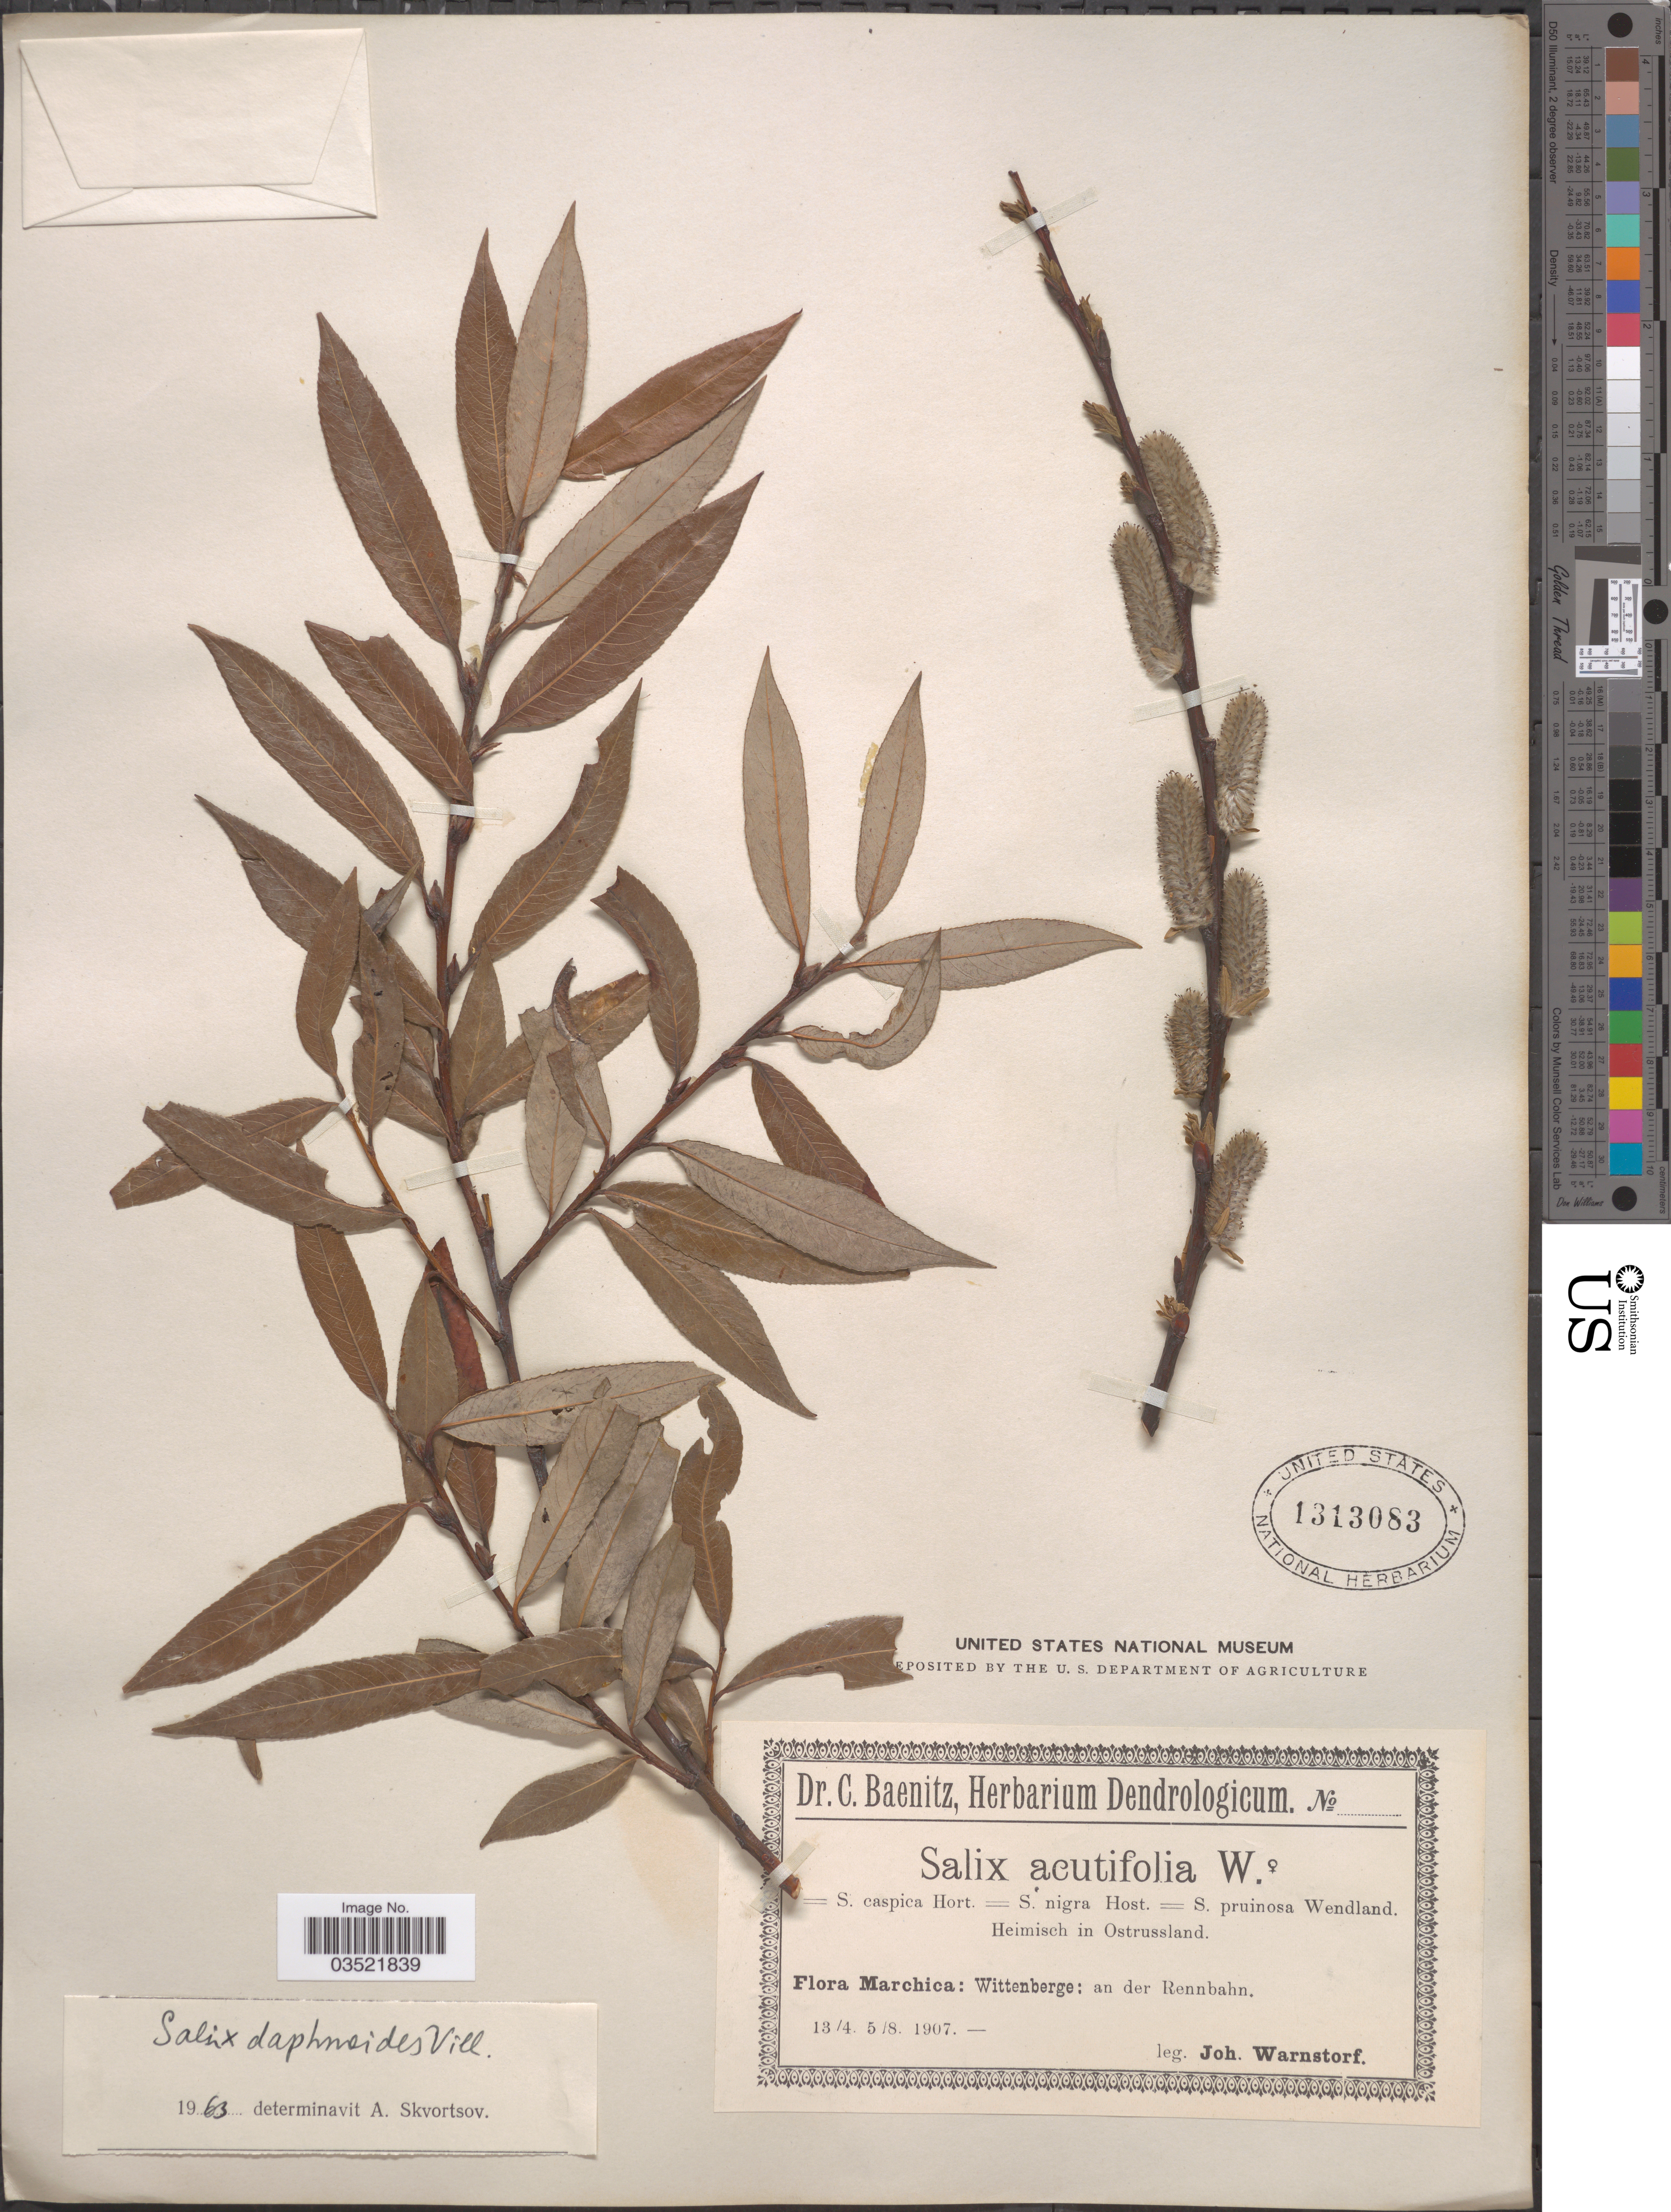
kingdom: Plantae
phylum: Tracheophyta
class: Magnoliopsida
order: Malpighiales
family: Salicaceae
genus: Salix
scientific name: Salix daphnoides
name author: Vill.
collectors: J. Warnstorf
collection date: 1907-04-13/1907-08-05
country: Germany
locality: Marchica: Wittenberge: an der Rennbahn.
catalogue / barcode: US 1313083